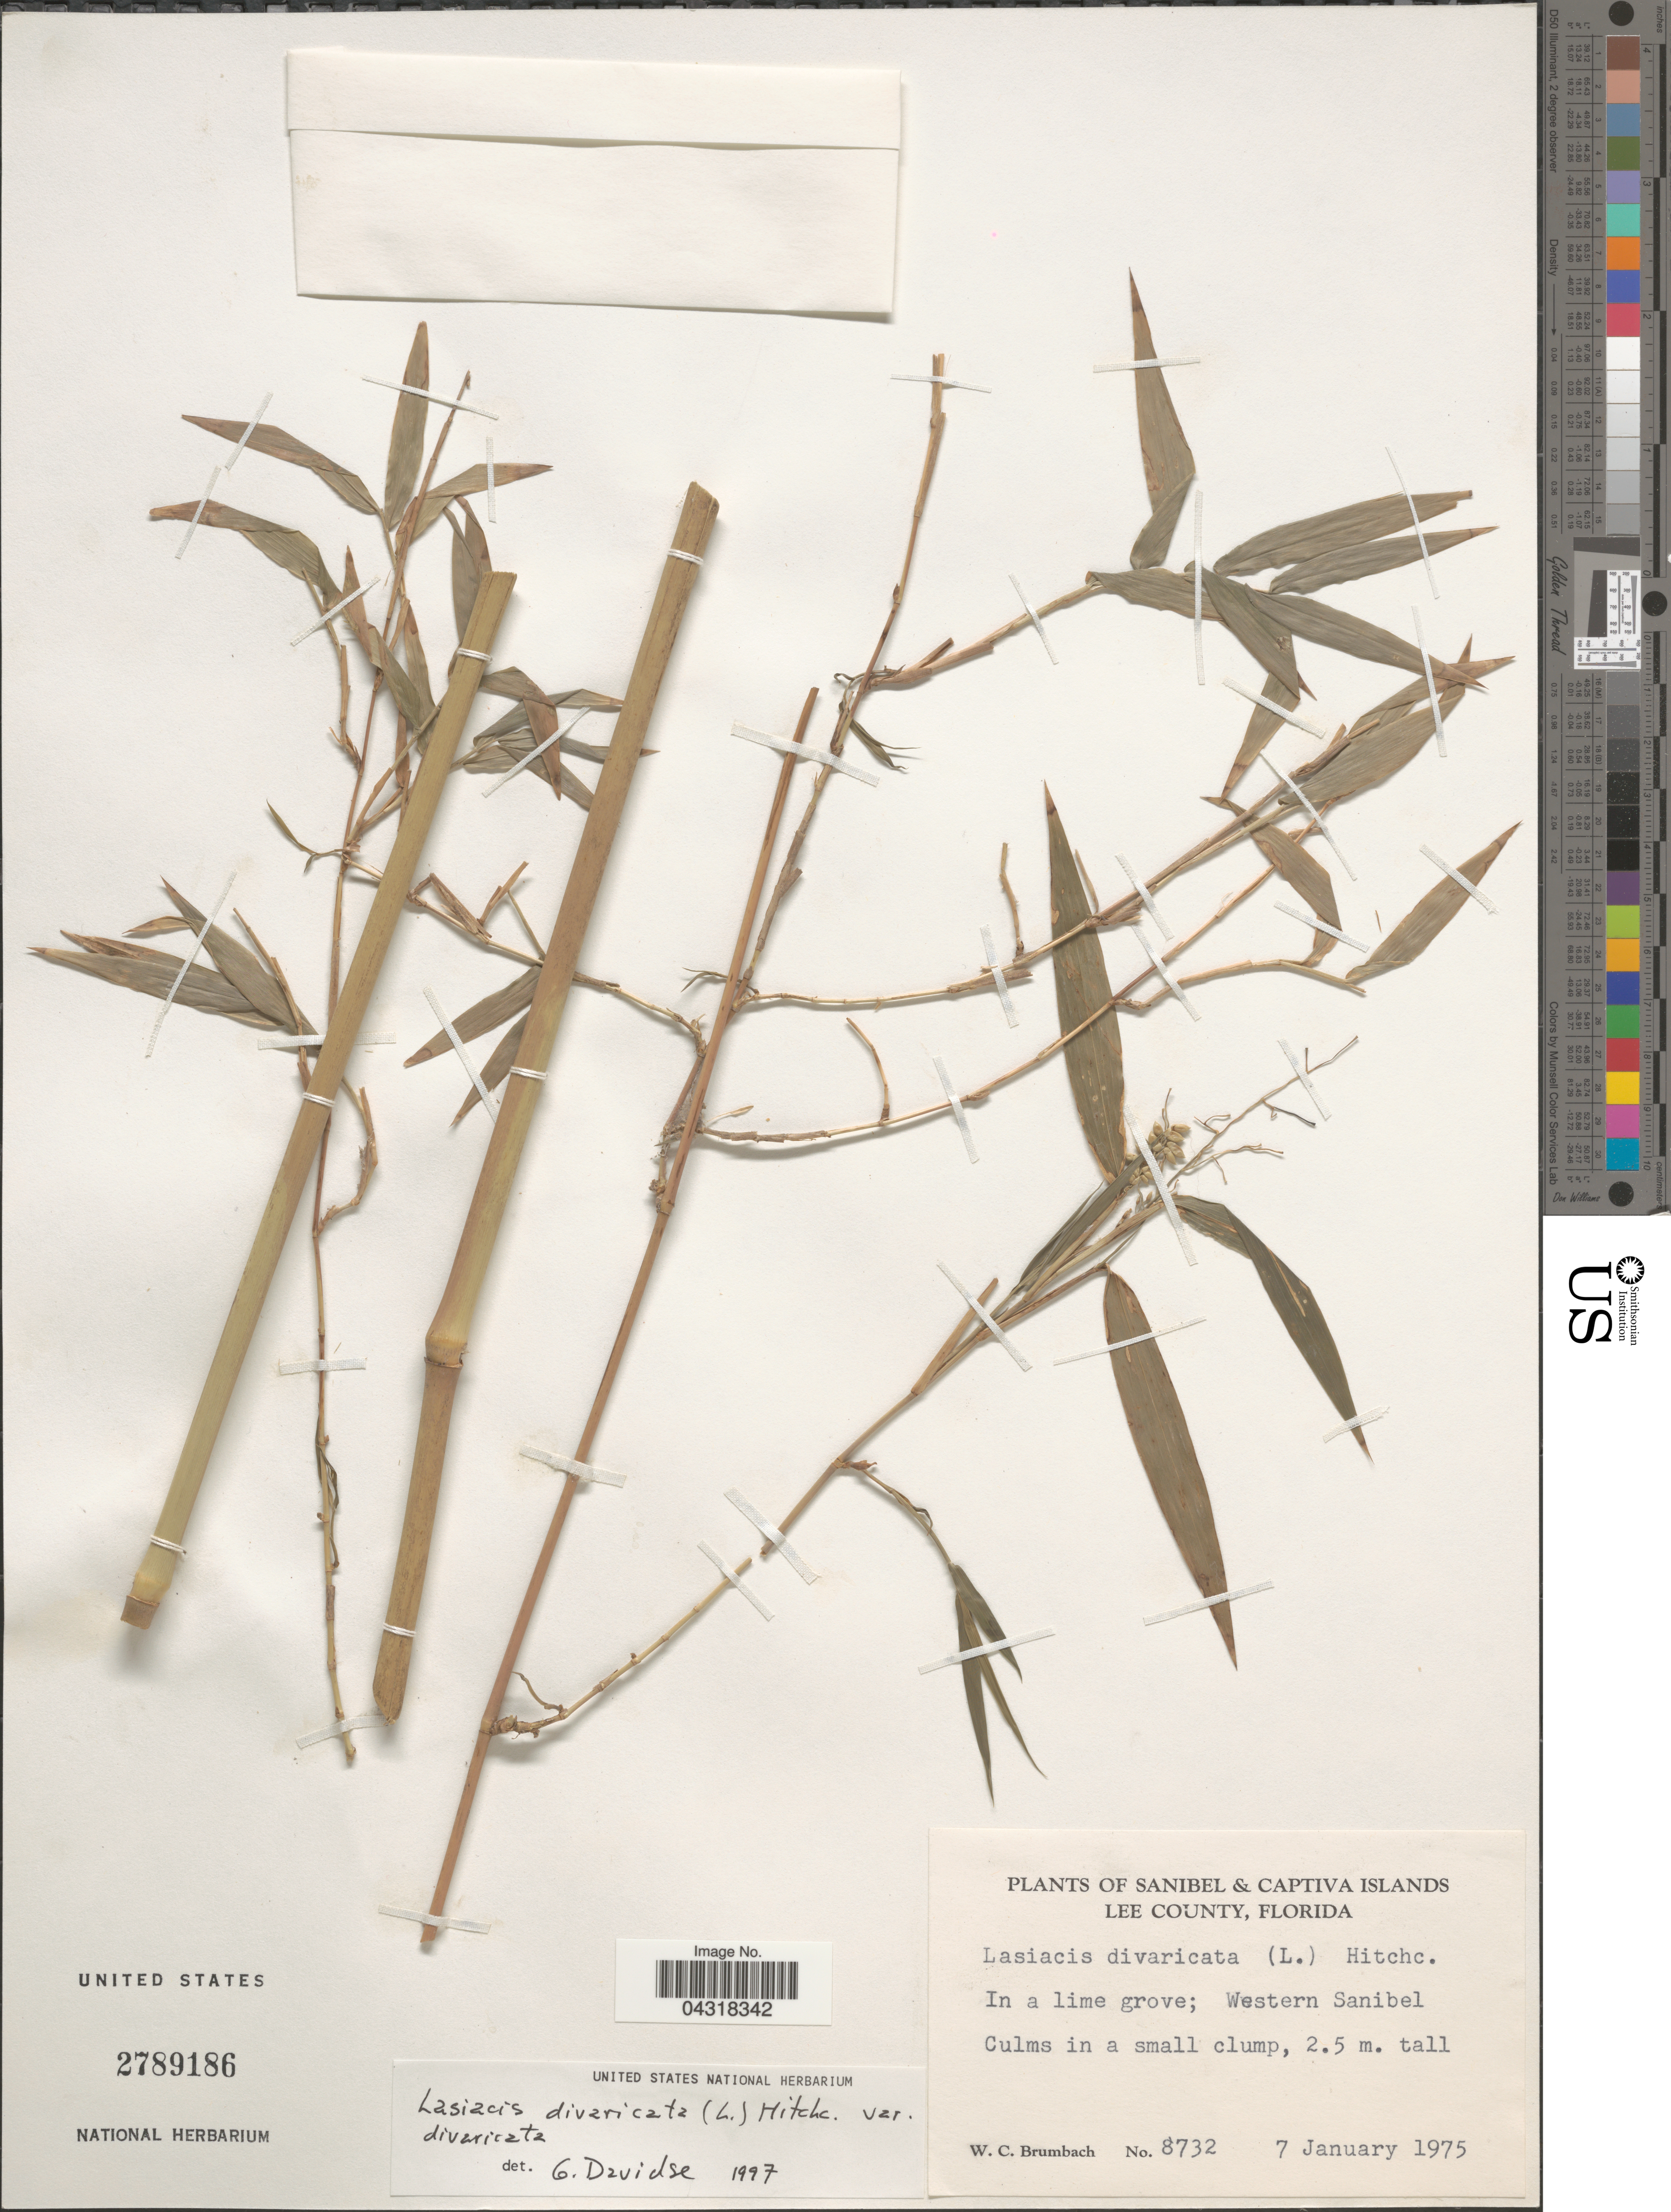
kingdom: Plantae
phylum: Tracheophyta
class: Liliopsida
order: Poales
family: Poaceae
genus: Lasiacis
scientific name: Lasiacis divaricata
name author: (L.) Hitchc.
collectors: W. C. Brumbach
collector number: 8732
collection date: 1975-01-07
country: United States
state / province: Florida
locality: Sanibel & Captiva Islands. Lee County. In a lime grove; Western Sanibel.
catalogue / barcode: US 2789186